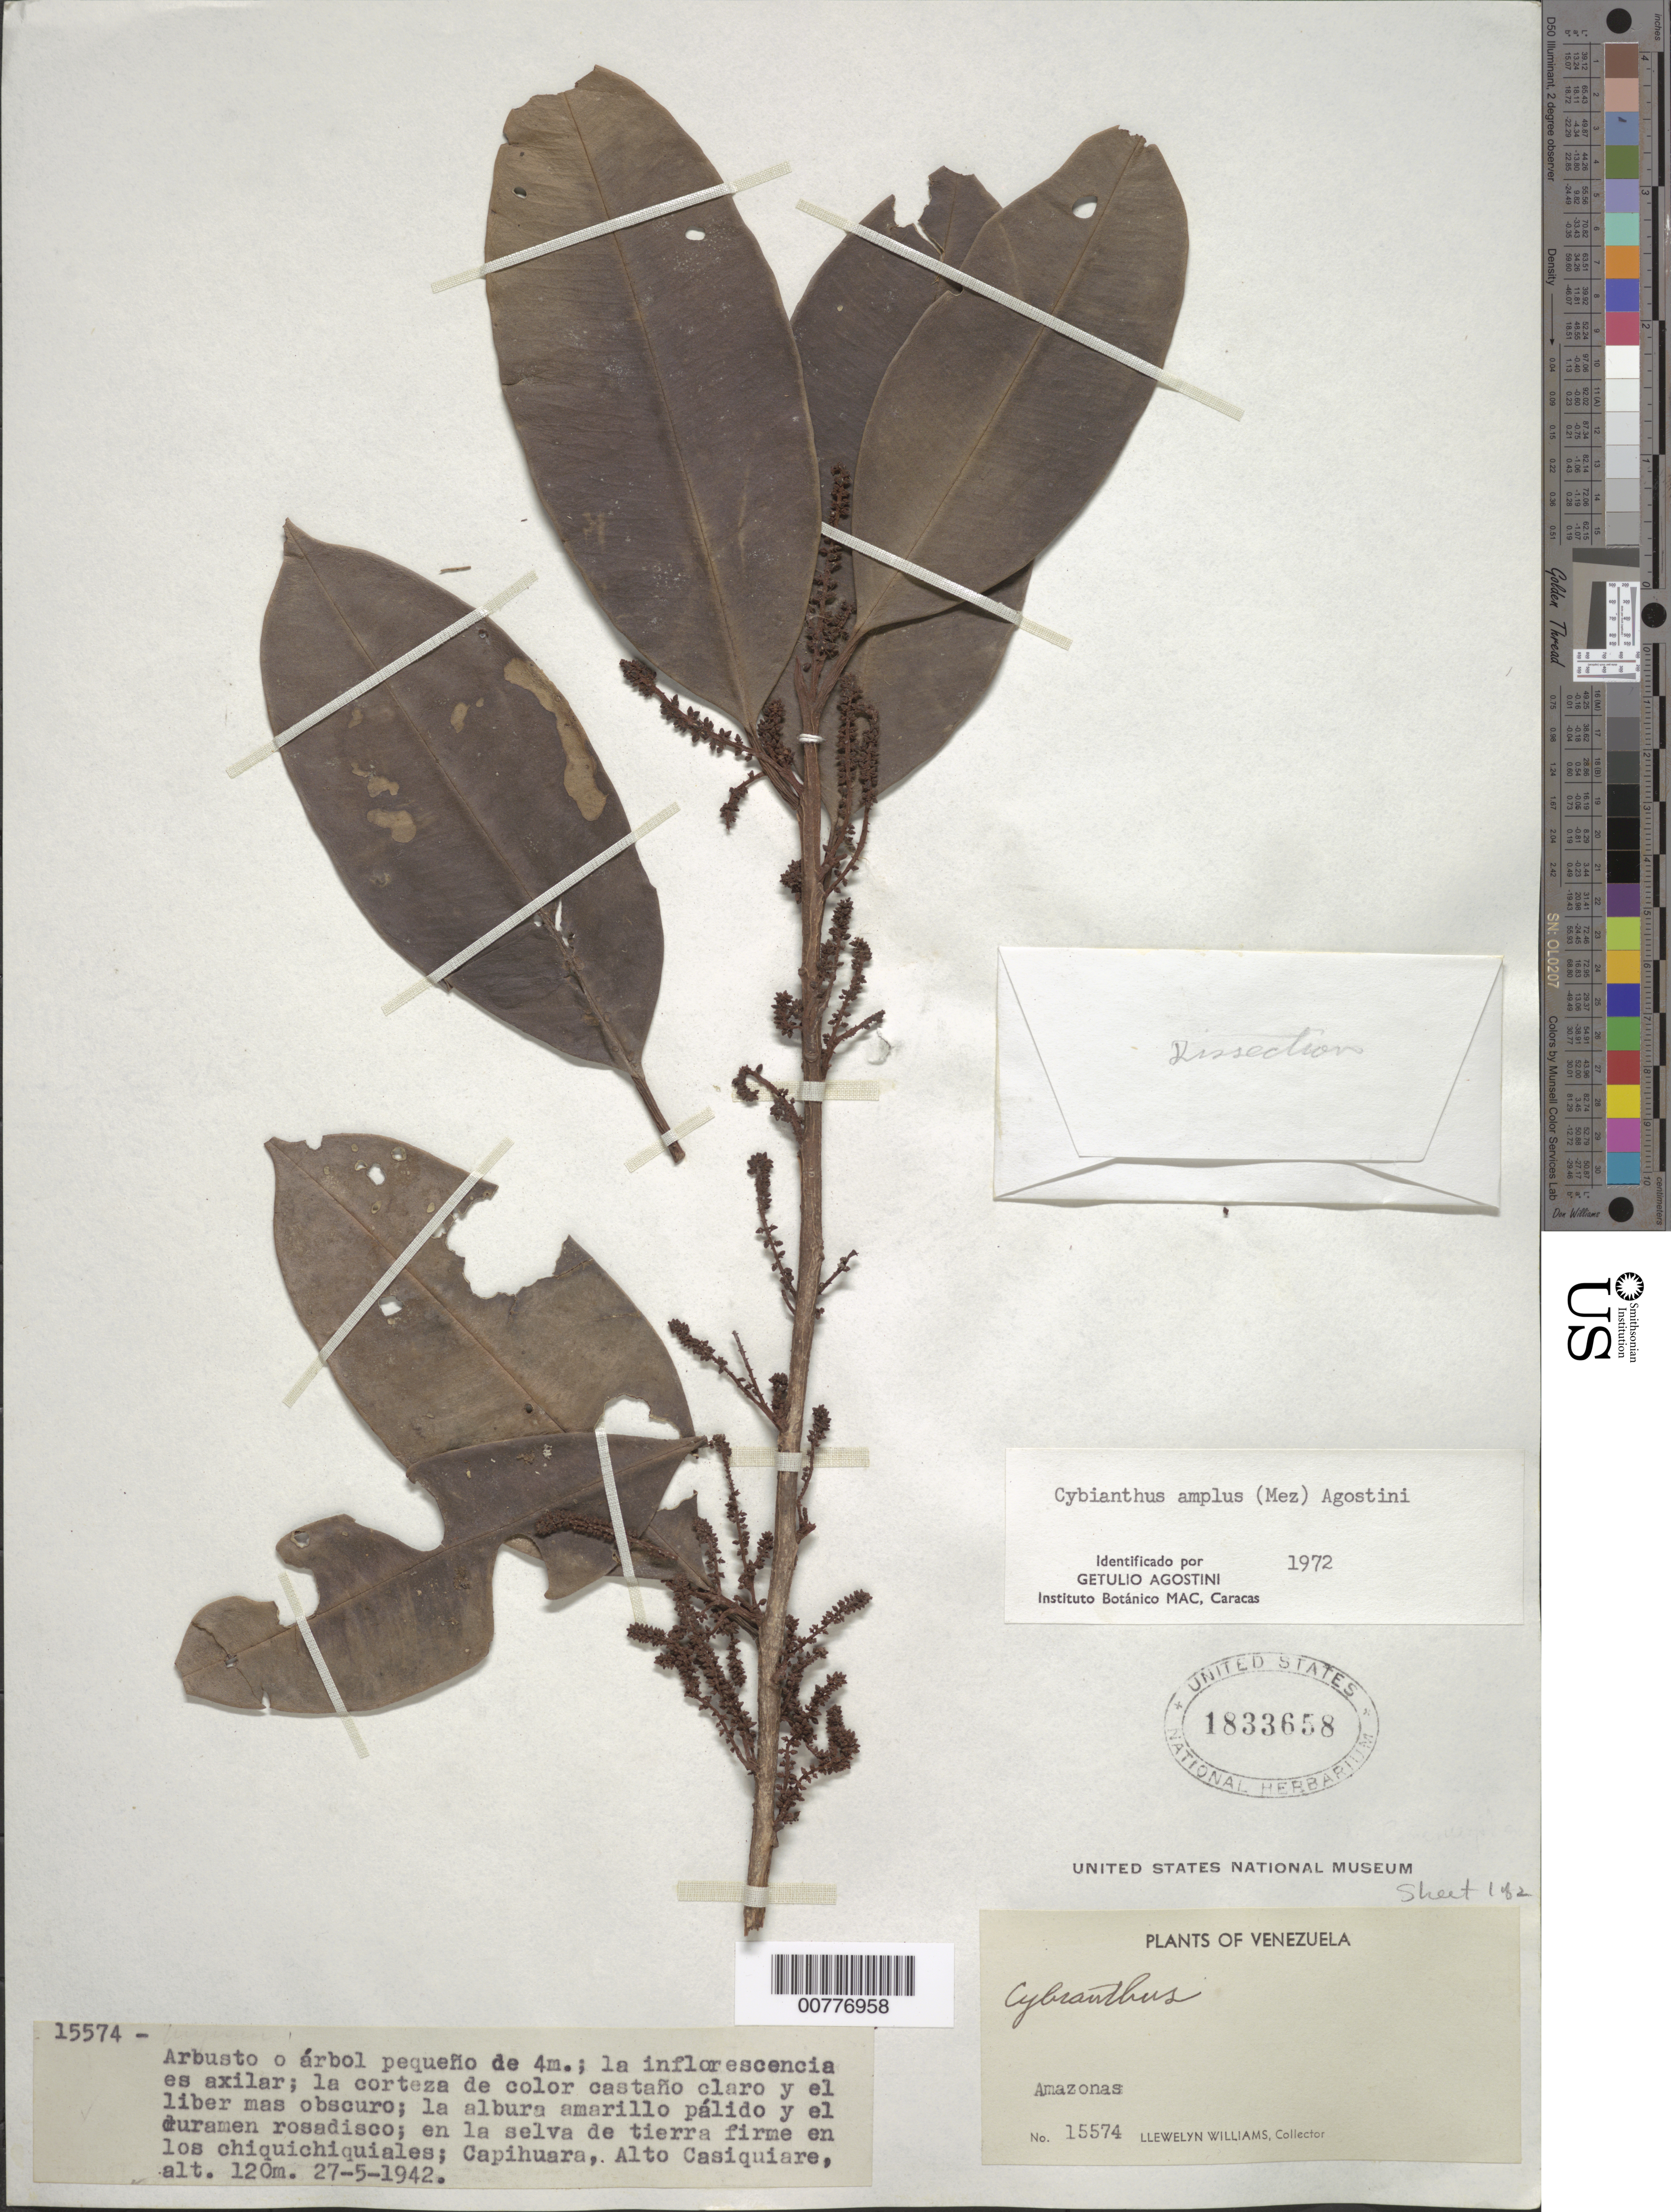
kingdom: Plantae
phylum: Tracheophyta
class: Magnoliopsida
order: Ericales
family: Primulaceae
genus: Cybianthus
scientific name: Cybianthus amplus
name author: (Mez) G. Agostini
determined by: Agostini, G.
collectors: Ll. Williams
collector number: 15574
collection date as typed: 27-May-42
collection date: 1942-05-27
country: Venezuela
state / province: Amazonas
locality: Capihuara, Alto Casiquiare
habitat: Selva de tierra firme en los chiquichiquiales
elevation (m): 120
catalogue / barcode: US 1833658